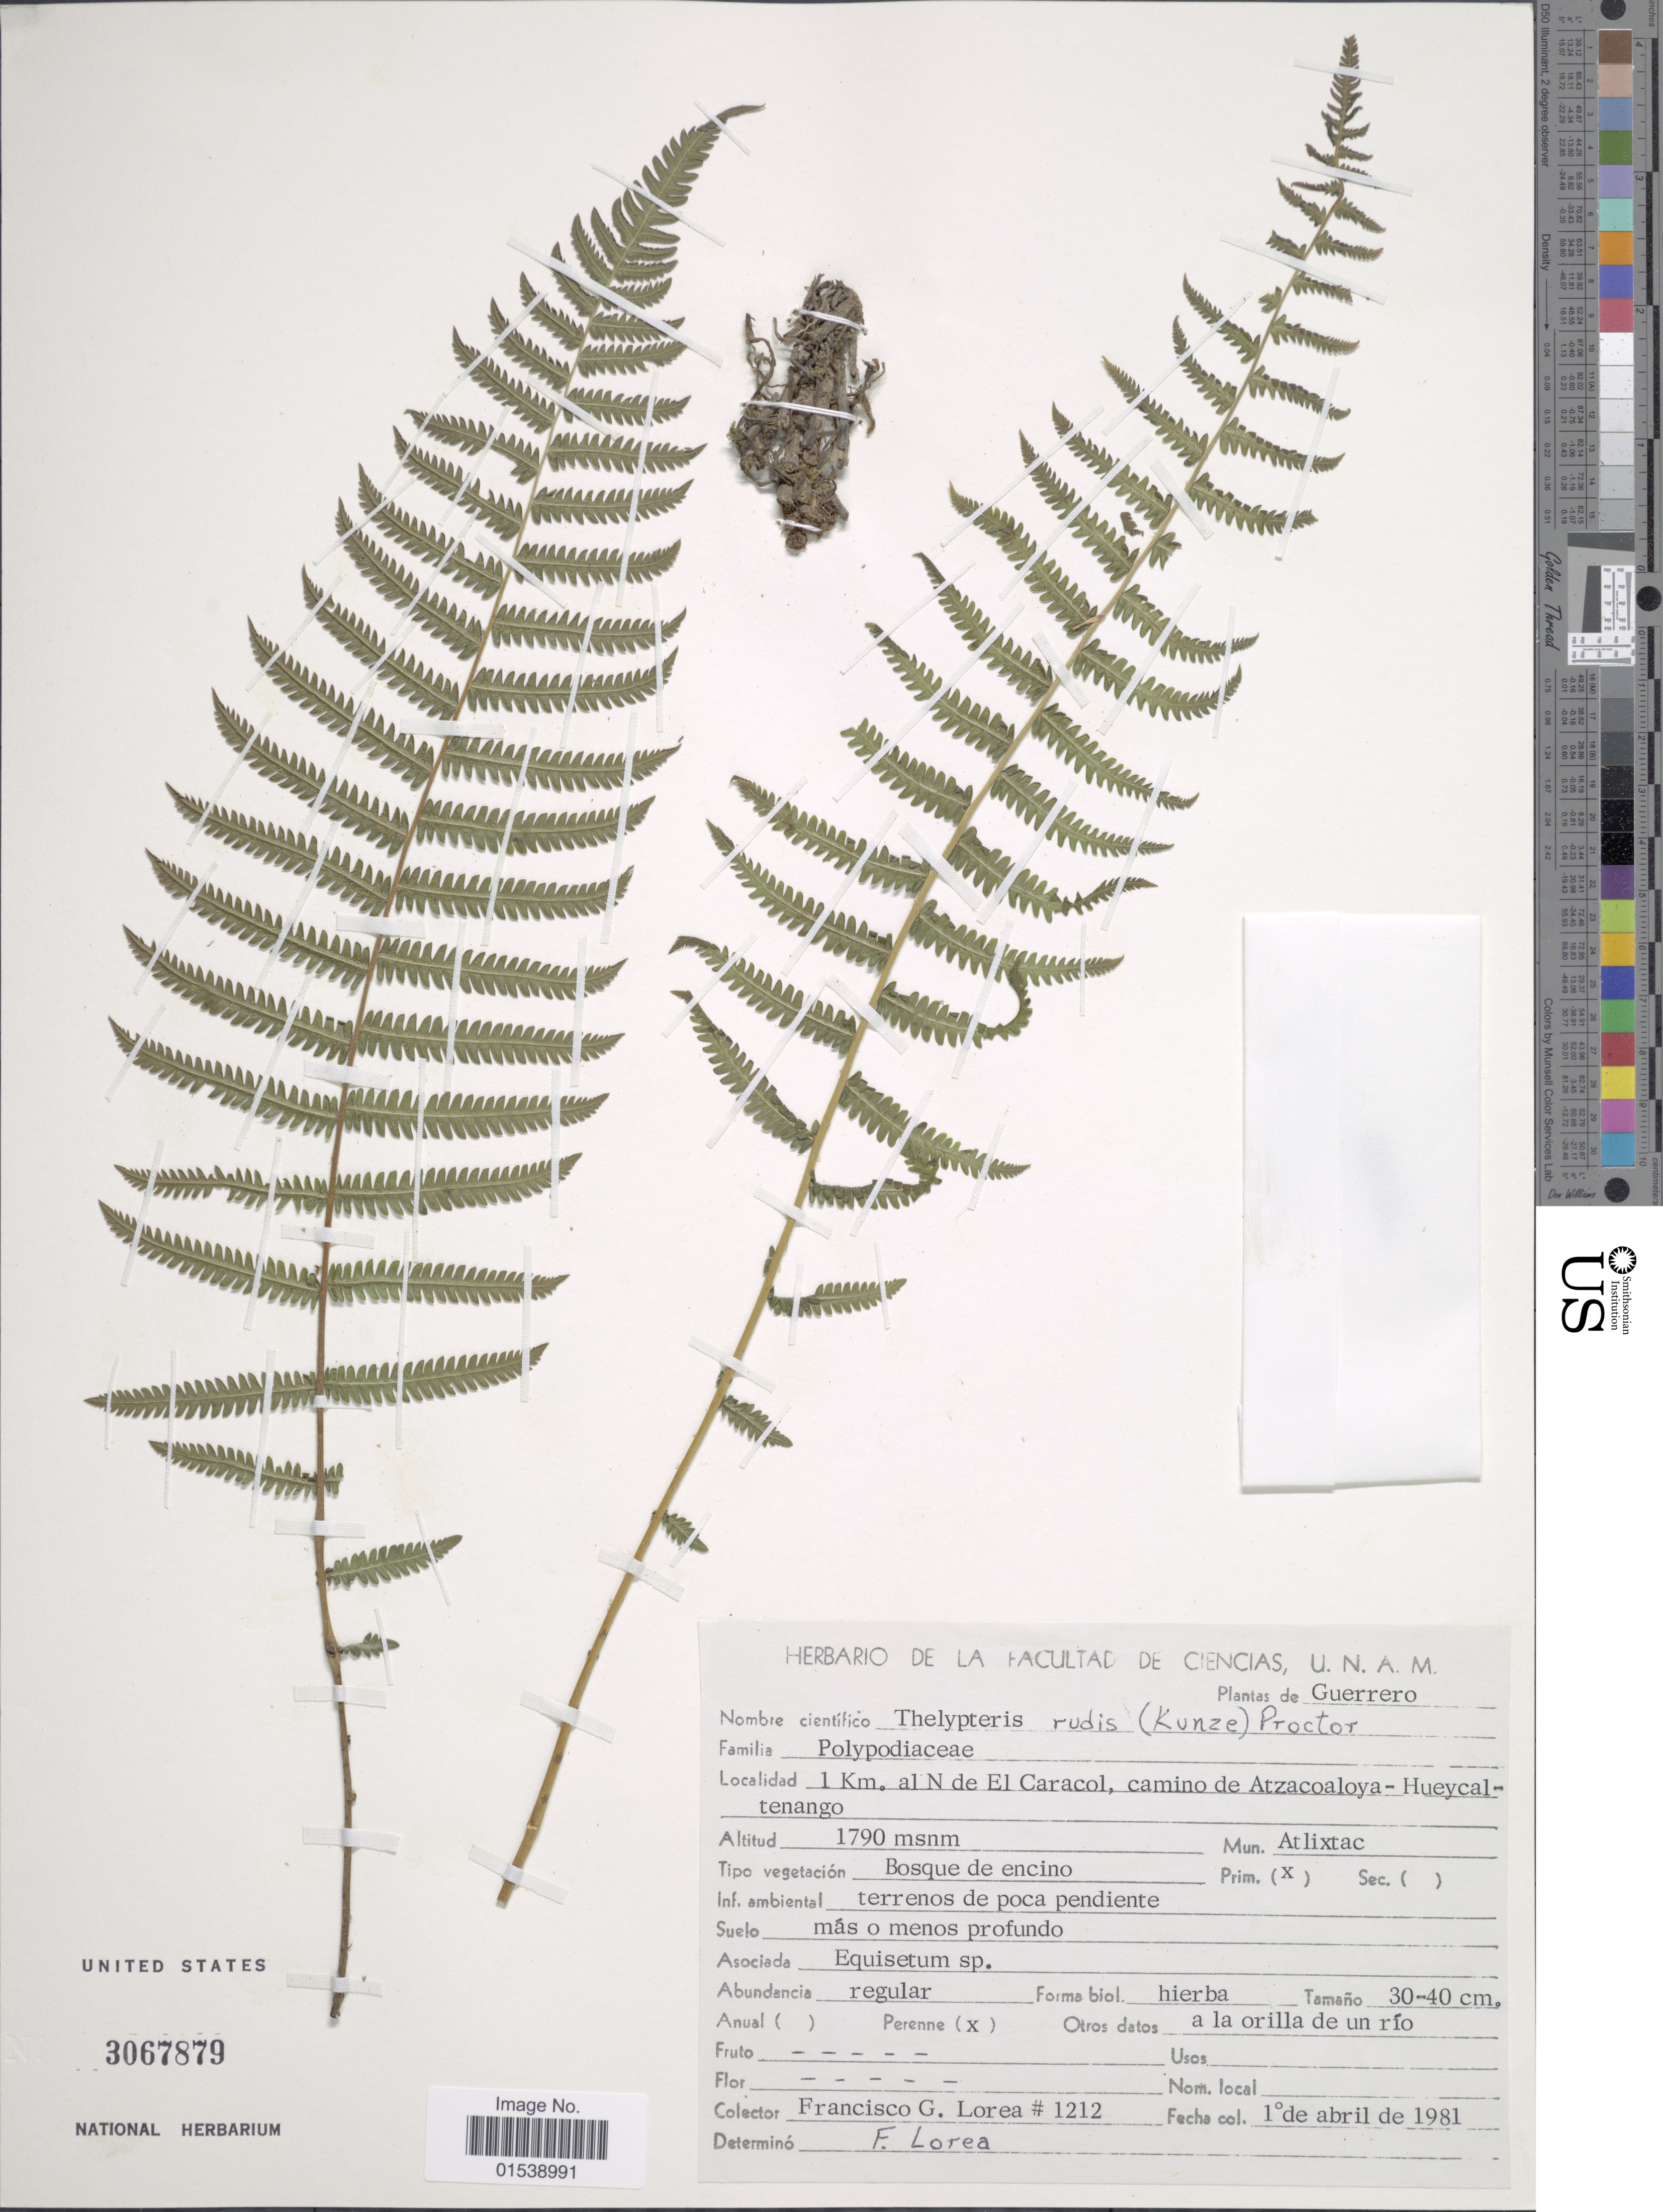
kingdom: Plantae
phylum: Tracheophyta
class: Polypodiopsida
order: Polypodiales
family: Thelypteridaceae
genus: Amauropelta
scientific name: Amauropelta rudis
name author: (Kunze) Pic. Serm.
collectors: F. Lorea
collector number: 1212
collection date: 1981-04-01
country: Mexico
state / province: Guerrero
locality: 1 km al N de El Caracol, camino de Atzacoaloya-Hueycaltenango, Mun. Atlixtac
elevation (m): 1790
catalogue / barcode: US 3067879